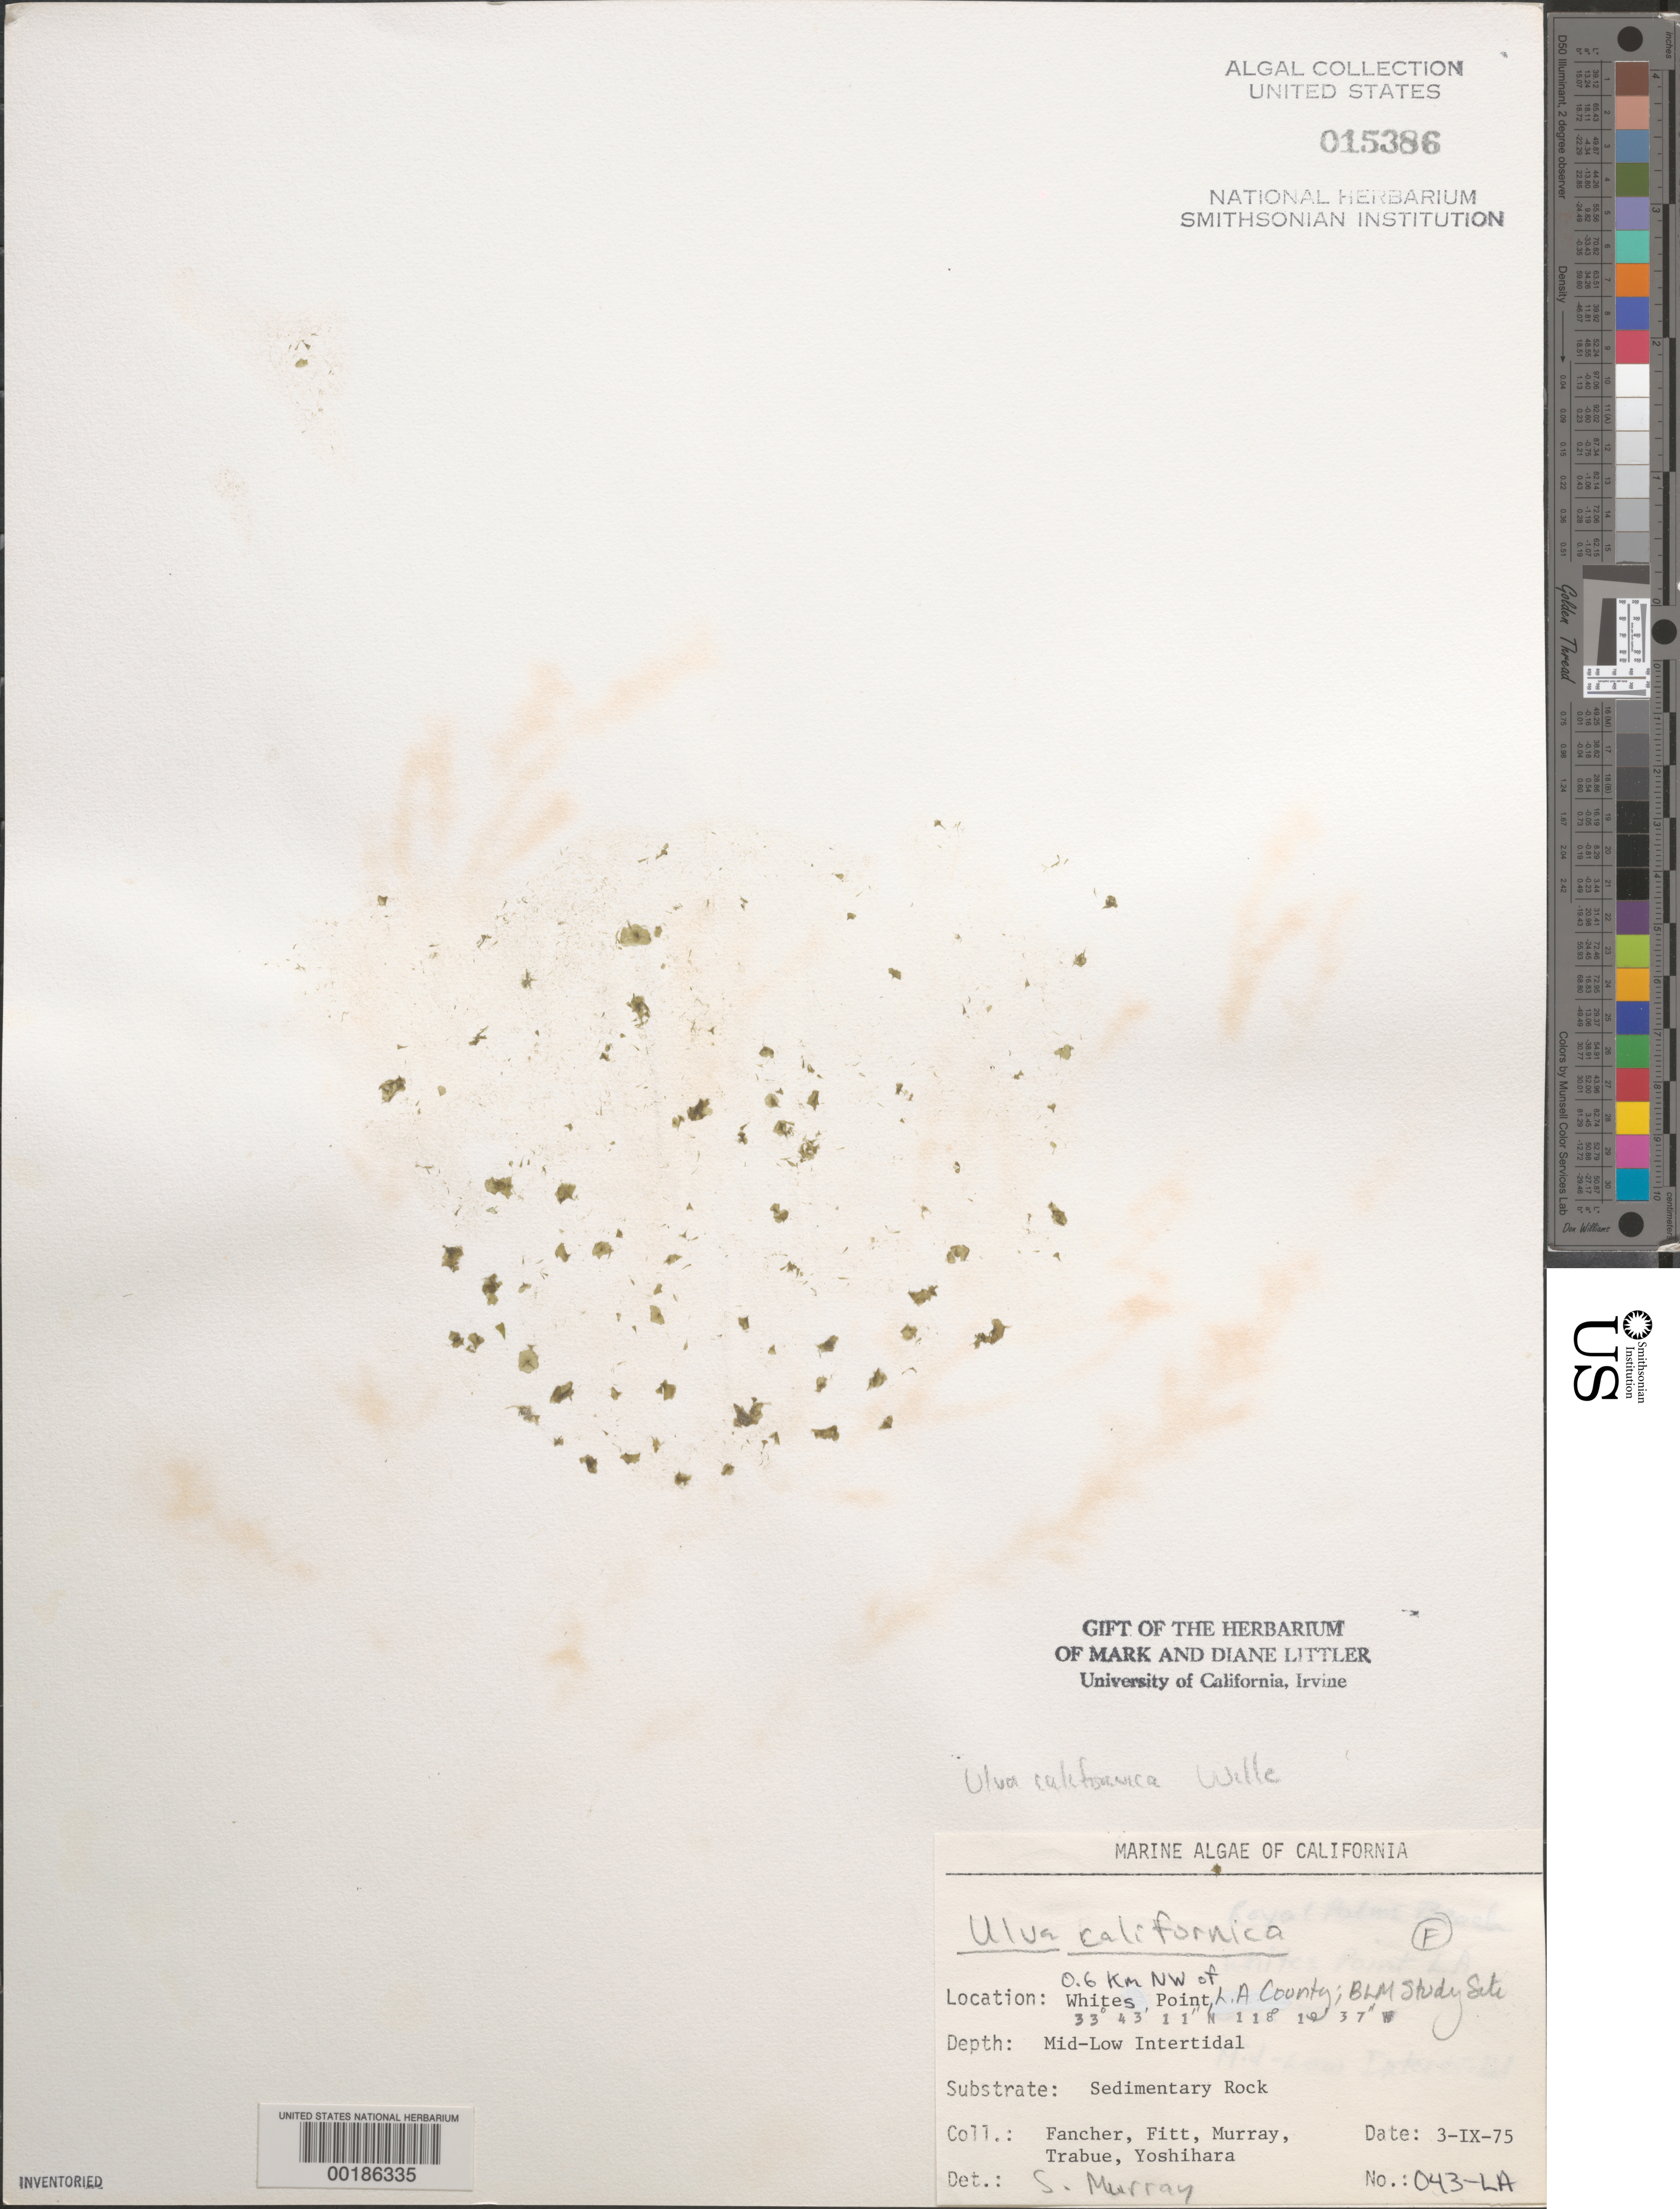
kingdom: Plantae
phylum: Chlorophyta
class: Ulvophyceae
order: Ulvales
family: Ulvaceae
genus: Ulva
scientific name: Ulva californica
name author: N.Wille in Collins et al.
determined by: Murray, S. N.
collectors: J. Fancher, W. Fitt, S. N. Murray, P. J. Trabue & K. Yoshihara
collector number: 043-la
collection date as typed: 03 Sep 1975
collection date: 1975-09-03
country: United States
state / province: California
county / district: Los Angeles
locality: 0.6 km northwest of Whites Point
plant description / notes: BLM-SOCALBIGHT Rocky Intertidal Survey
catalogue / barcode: US 15386